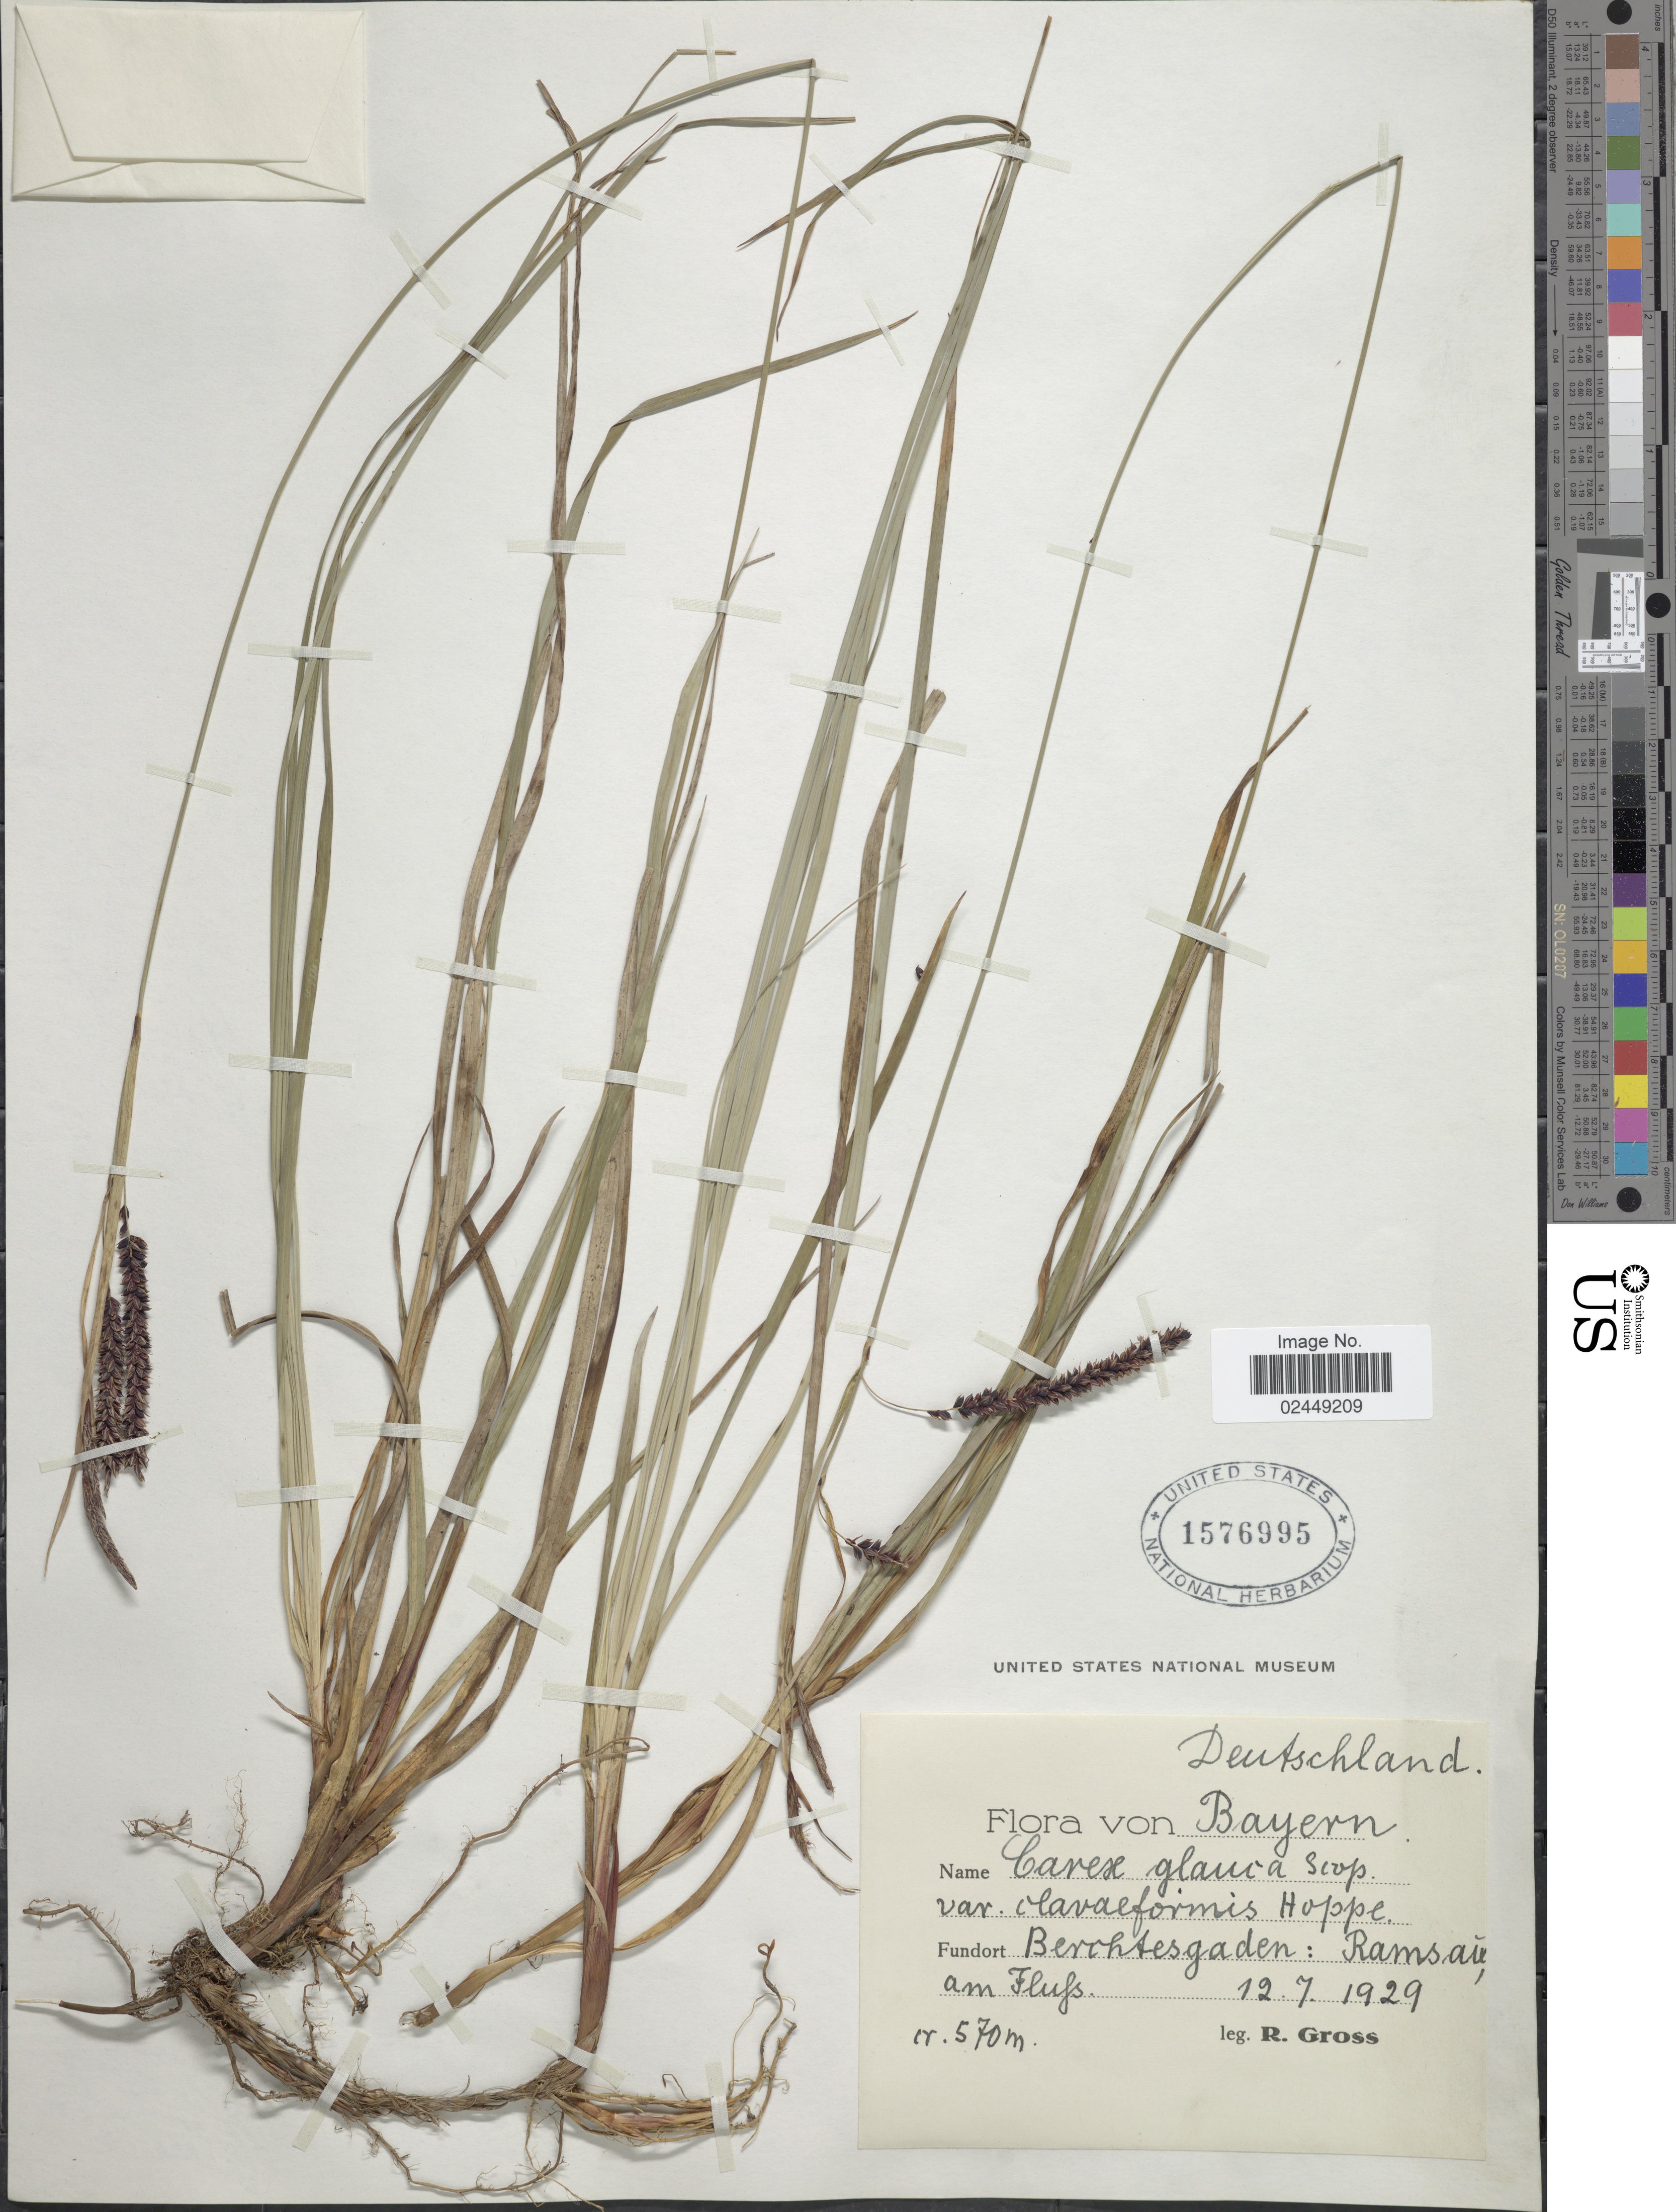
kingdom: Plantae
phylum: Tracheophyta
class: Liliopsida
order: Poales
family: Cyperaceae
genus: Carex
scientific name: Carex flacca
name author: Schreb.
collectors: R. Gross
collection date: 1929-07-12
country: Germany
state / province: Bayern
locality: Berohtesgaden: Ramsaie am Fluss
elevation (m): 570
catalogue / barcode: US 1576995